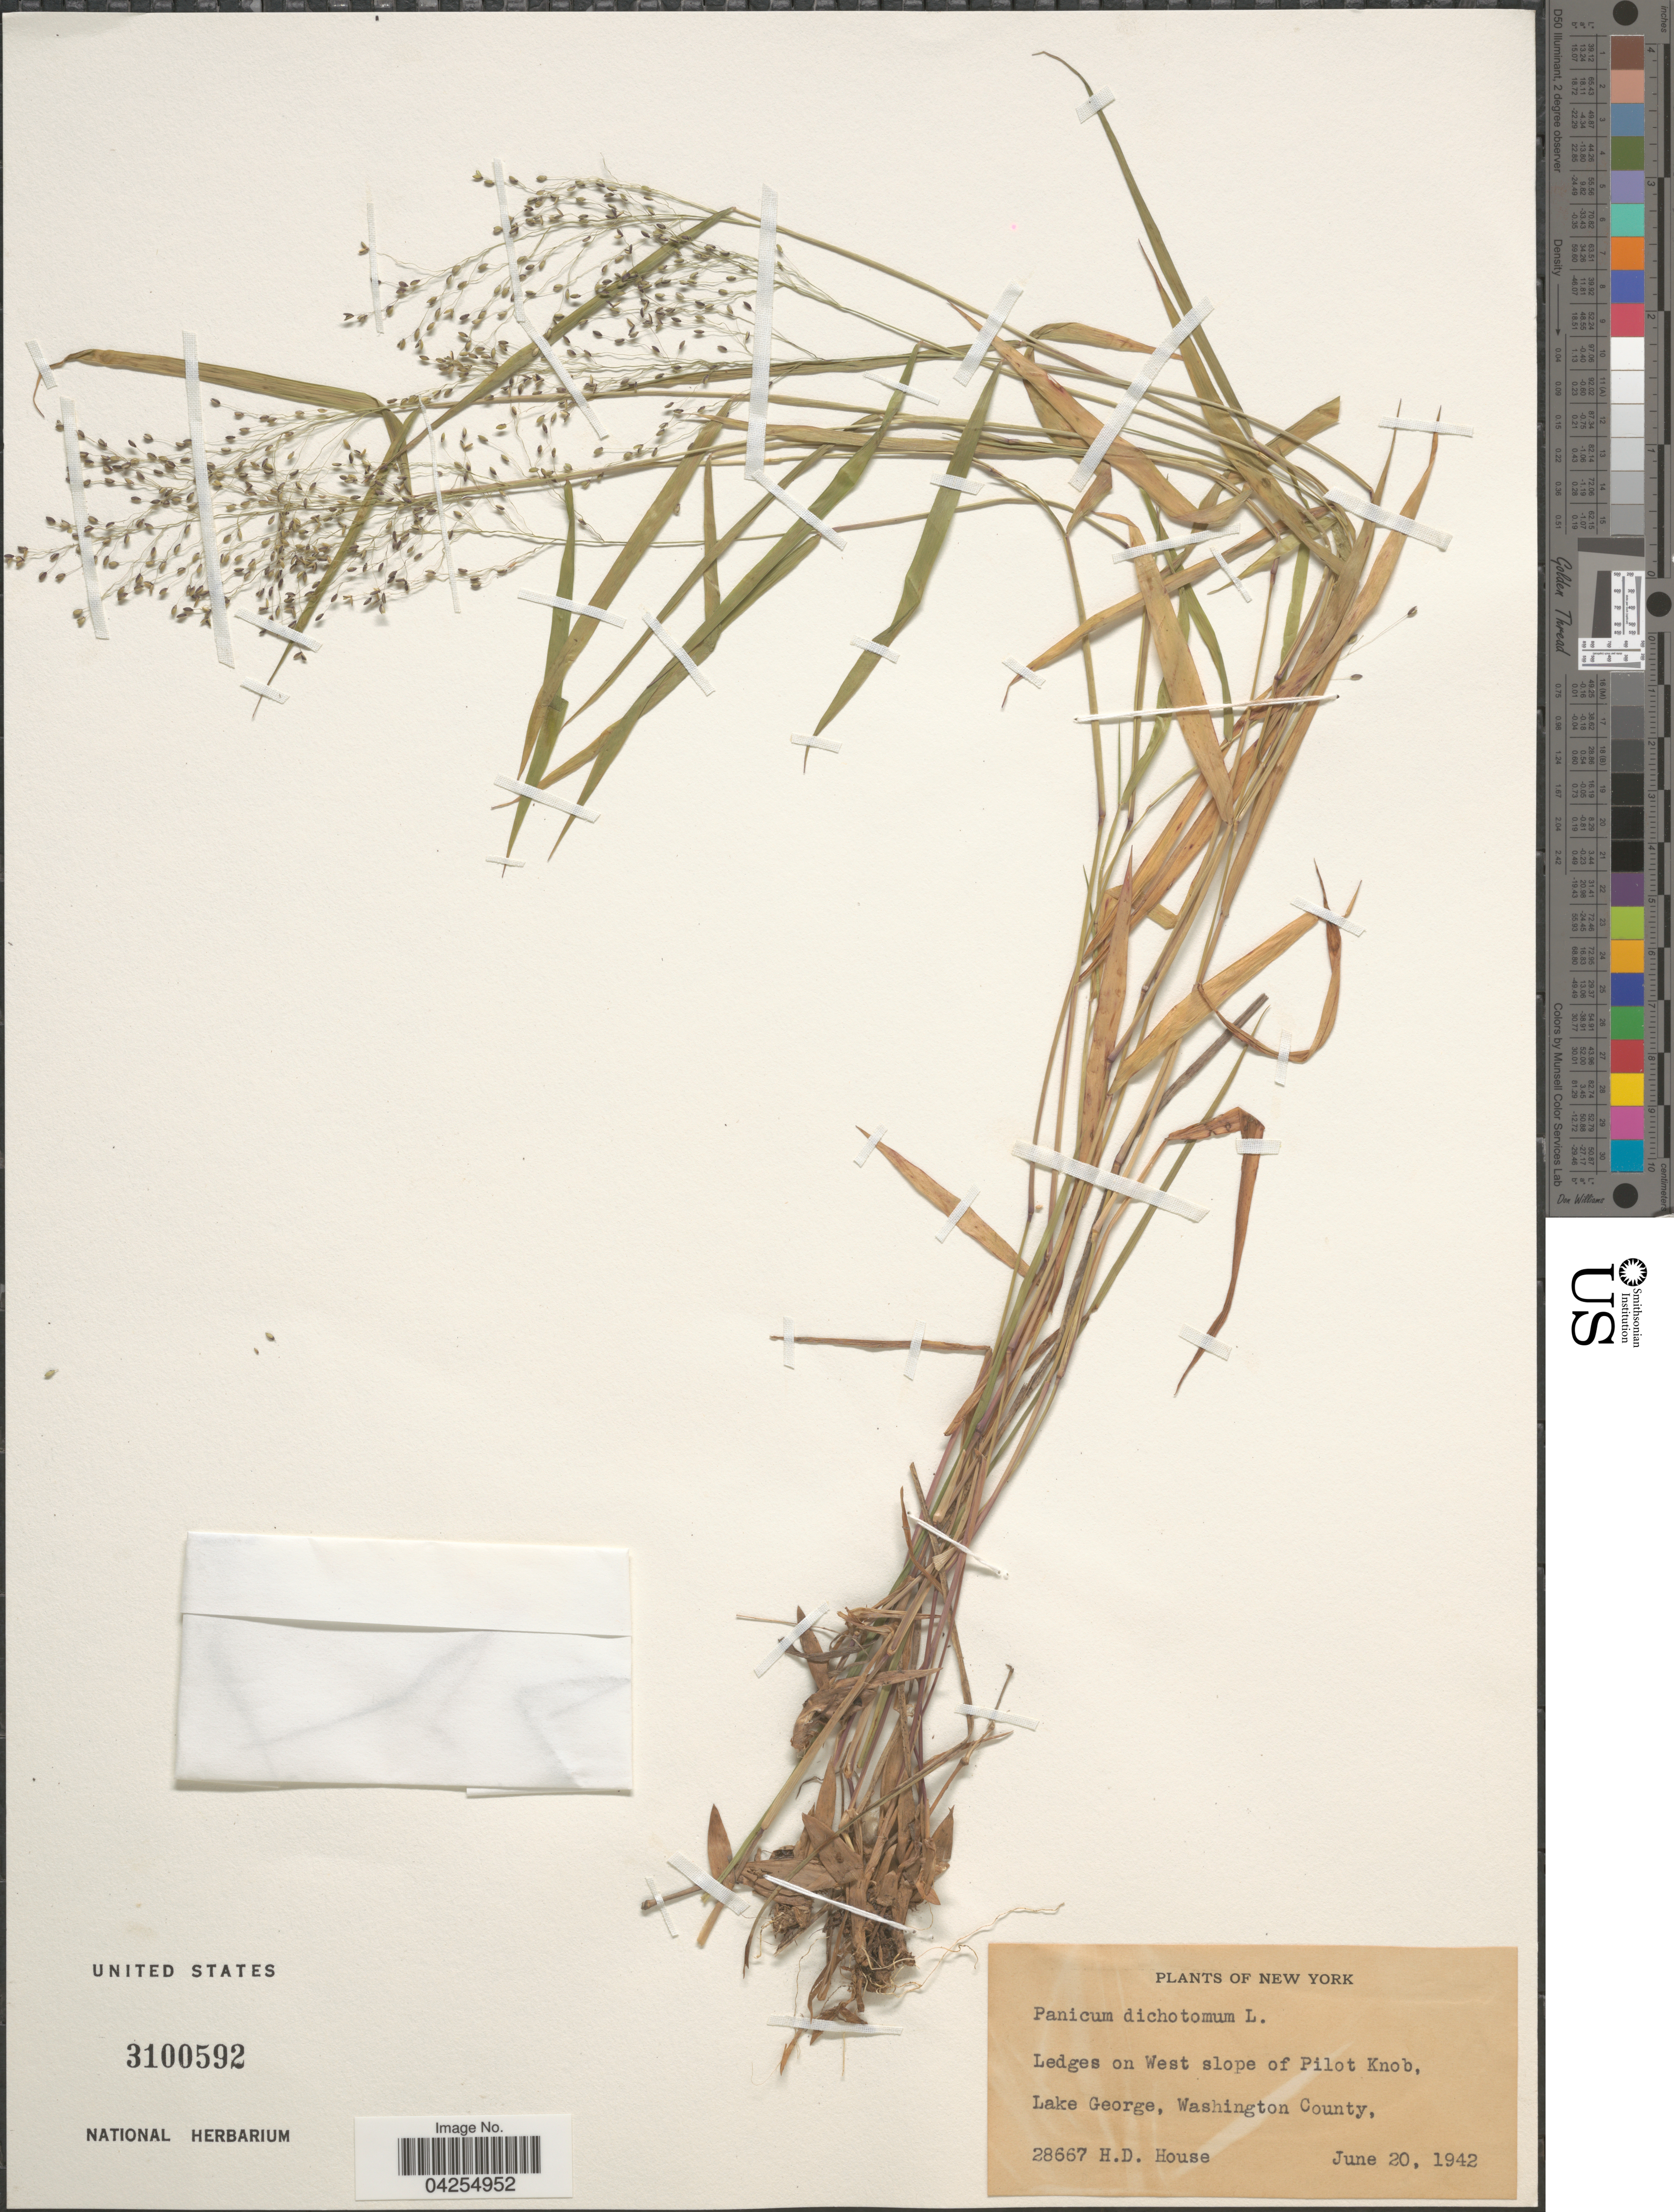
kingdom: Plantae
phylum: Tracheophyta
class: Liliopsida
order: Poales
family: Poaceae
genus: Dichanthelium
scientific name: Dichanthelium dichotomum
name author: (L.) Gould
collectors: H. D. House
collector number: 28667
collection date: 1942-06-20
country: United States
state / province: New York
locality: Ledges on West slope of Pilot Knob, Lake George, Washington County.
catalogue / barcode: US 3100592